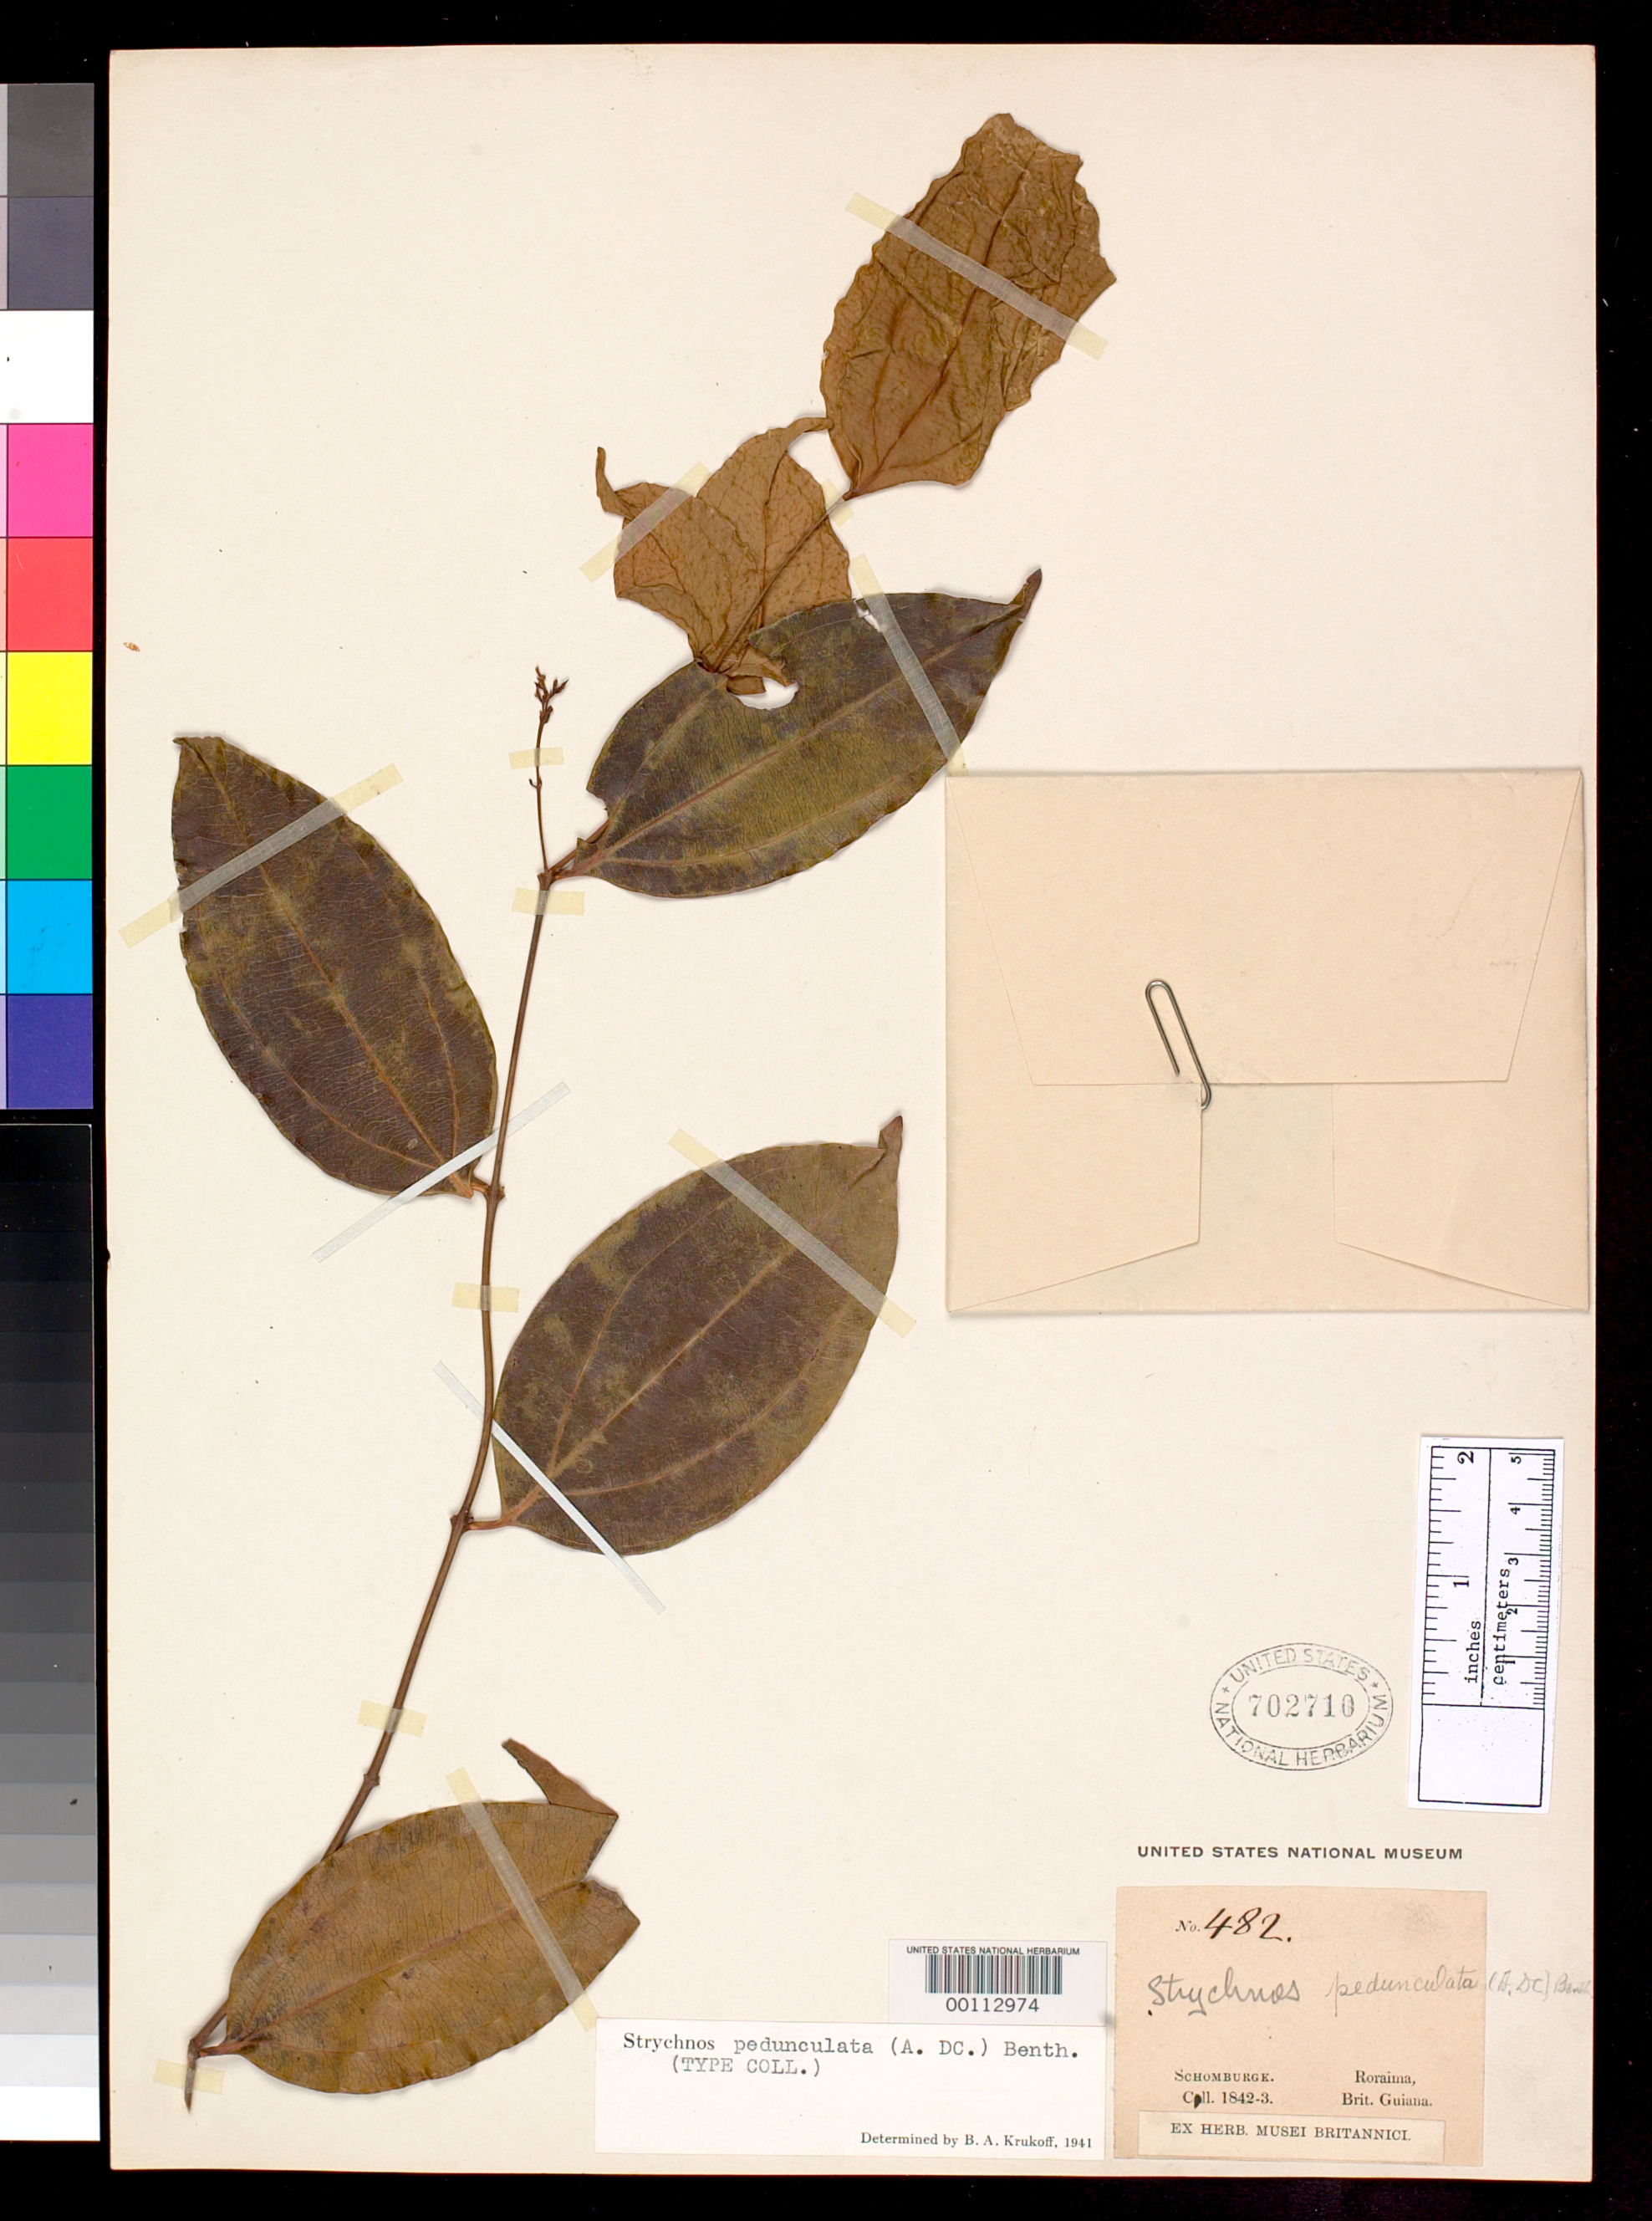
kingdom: Plantae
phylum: Tracheophyta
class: Magnoliopsida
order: Gentianales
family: Loganiaceae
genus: Rouhamon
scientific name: Rouhamon pedunculatum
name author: A. DC. ex DC.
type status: Type Fragment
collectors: M. R. Schomburgk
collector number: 482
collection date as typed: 1842 to -- --- 1843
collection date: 1842/1843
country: Guyana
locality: Roraima.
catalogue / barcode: US 702710